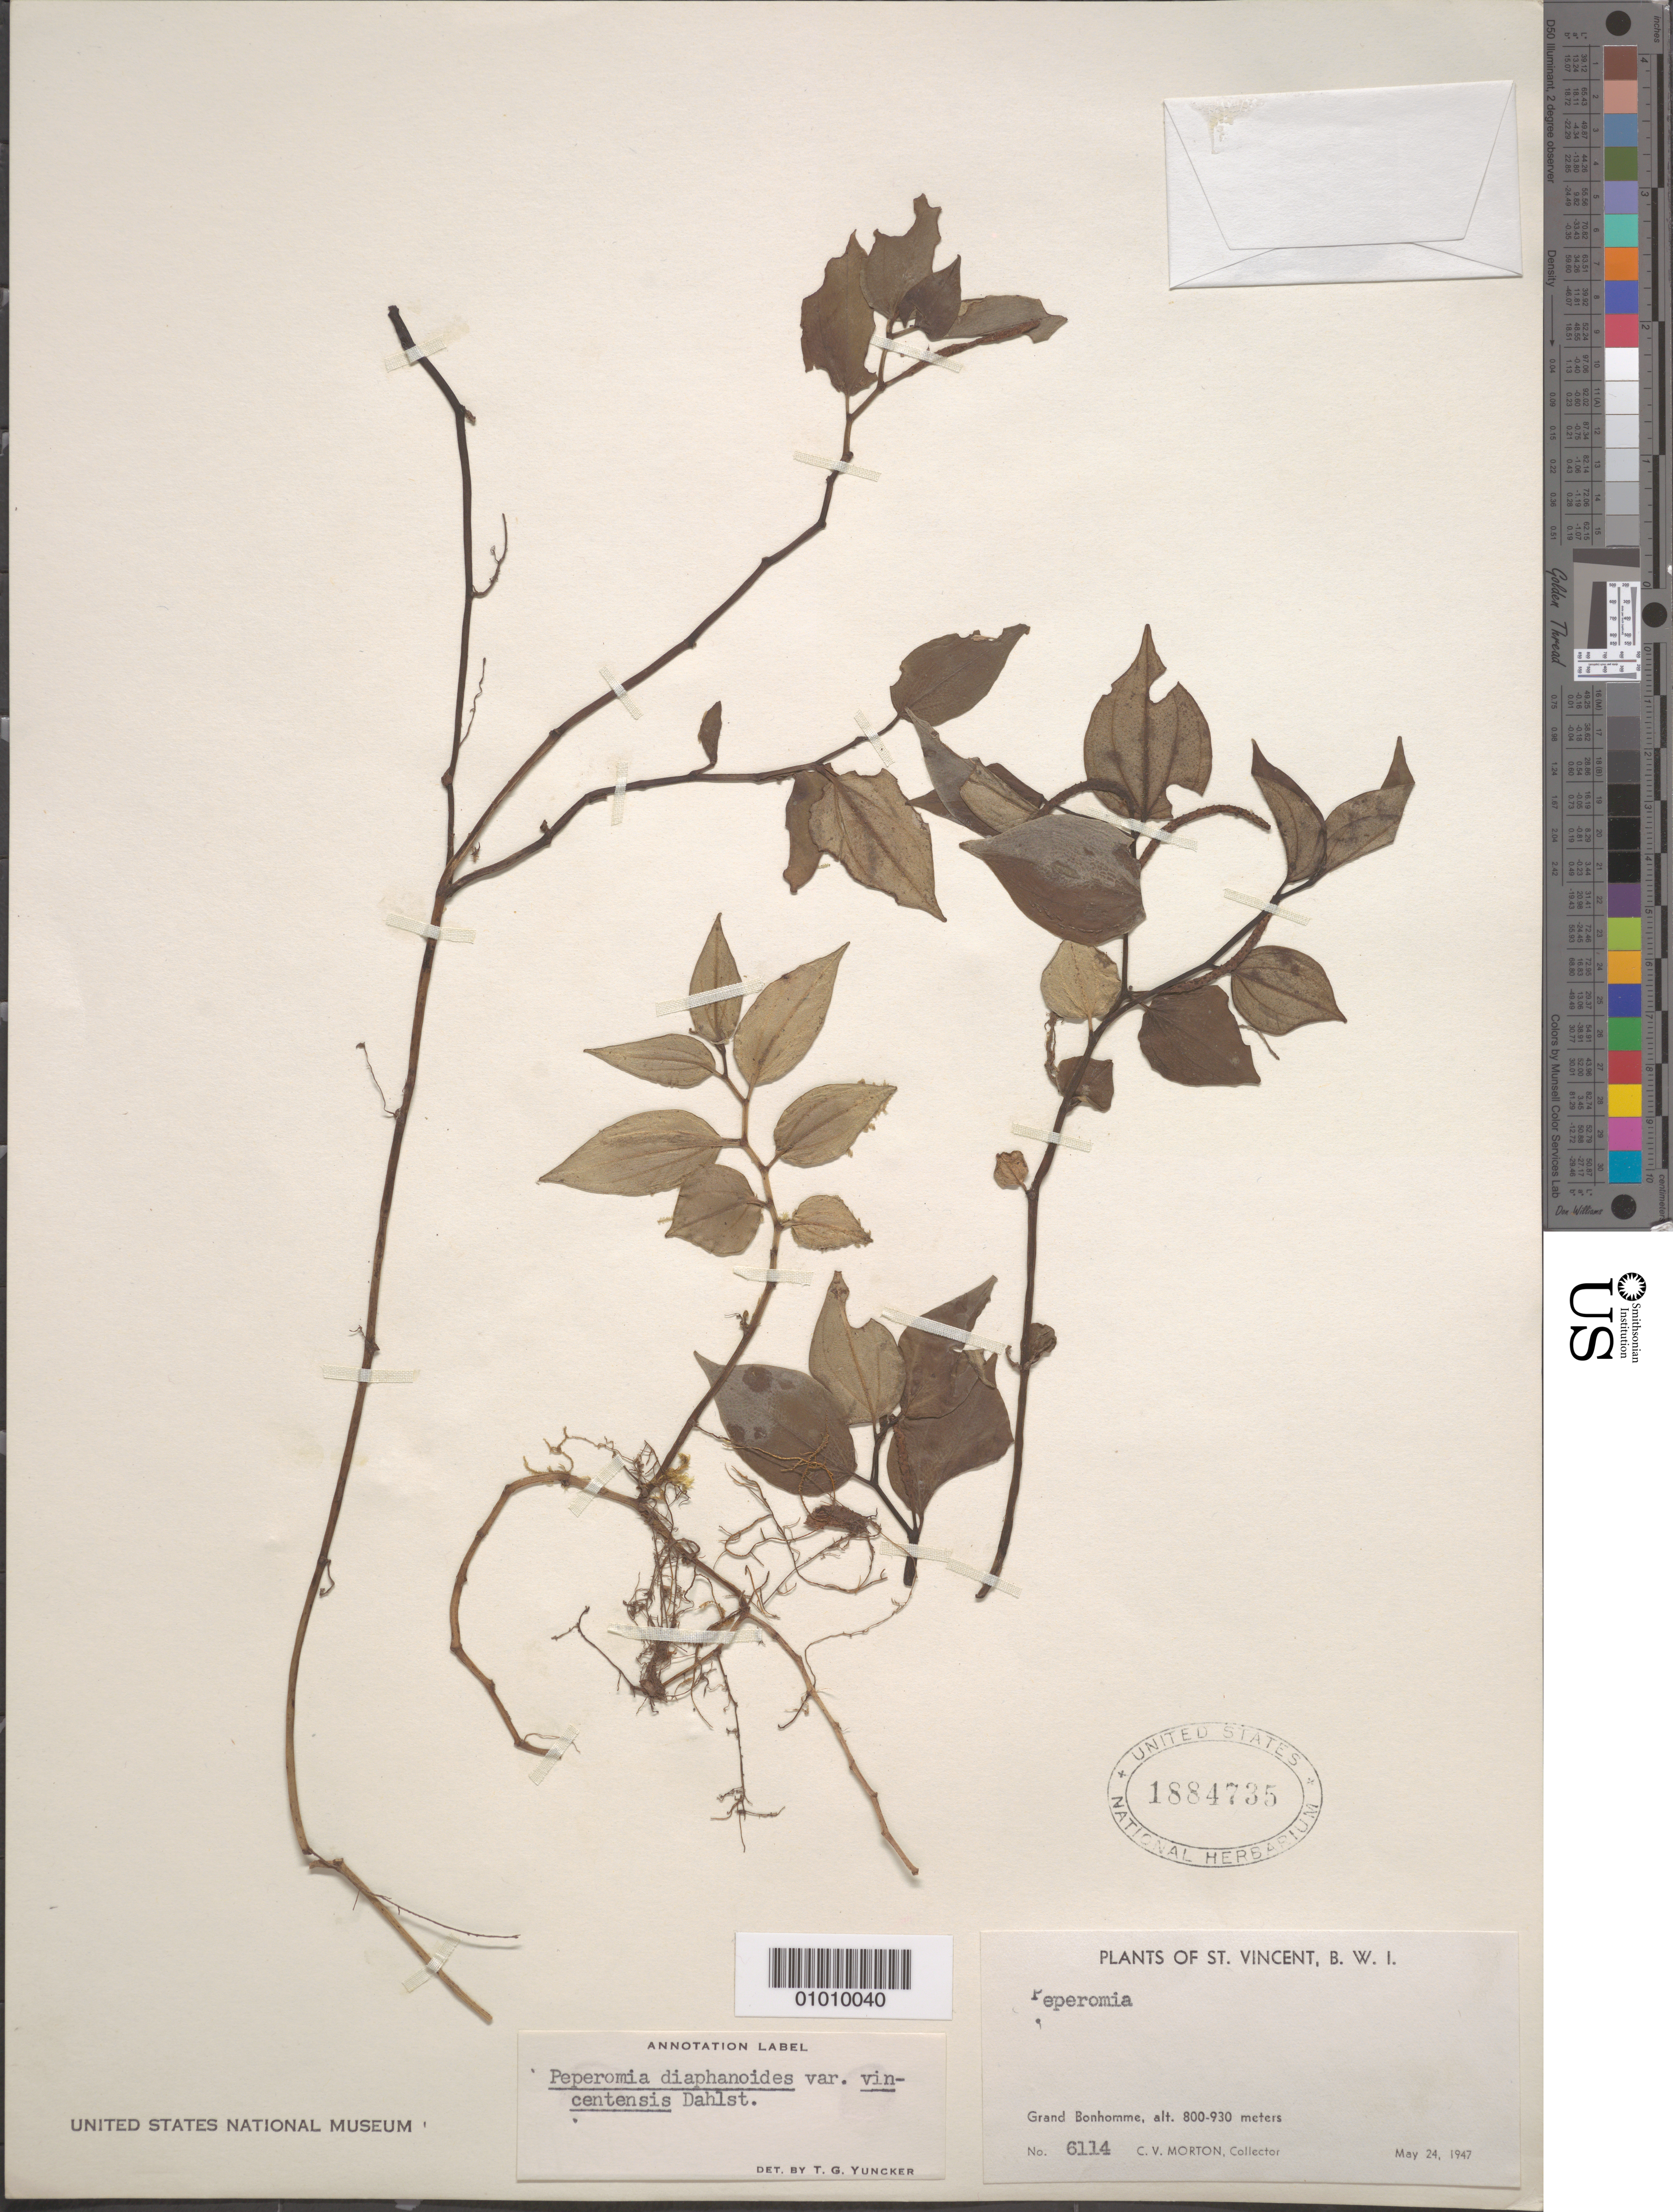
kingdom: Plantae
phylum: Tracheophyta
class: Magnoliopsida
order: Piperales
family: Piperaceae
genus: Peperomia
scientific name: Peperomia diaphanoides var. vincentensis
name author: Dahlst.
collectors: C. V. Morton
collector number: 6114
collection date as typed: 24 May 1947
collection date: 1947-05-24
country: St. Vincent - Grenadines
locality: Grand Bonhomme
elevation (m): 800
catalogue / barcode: US 1884735